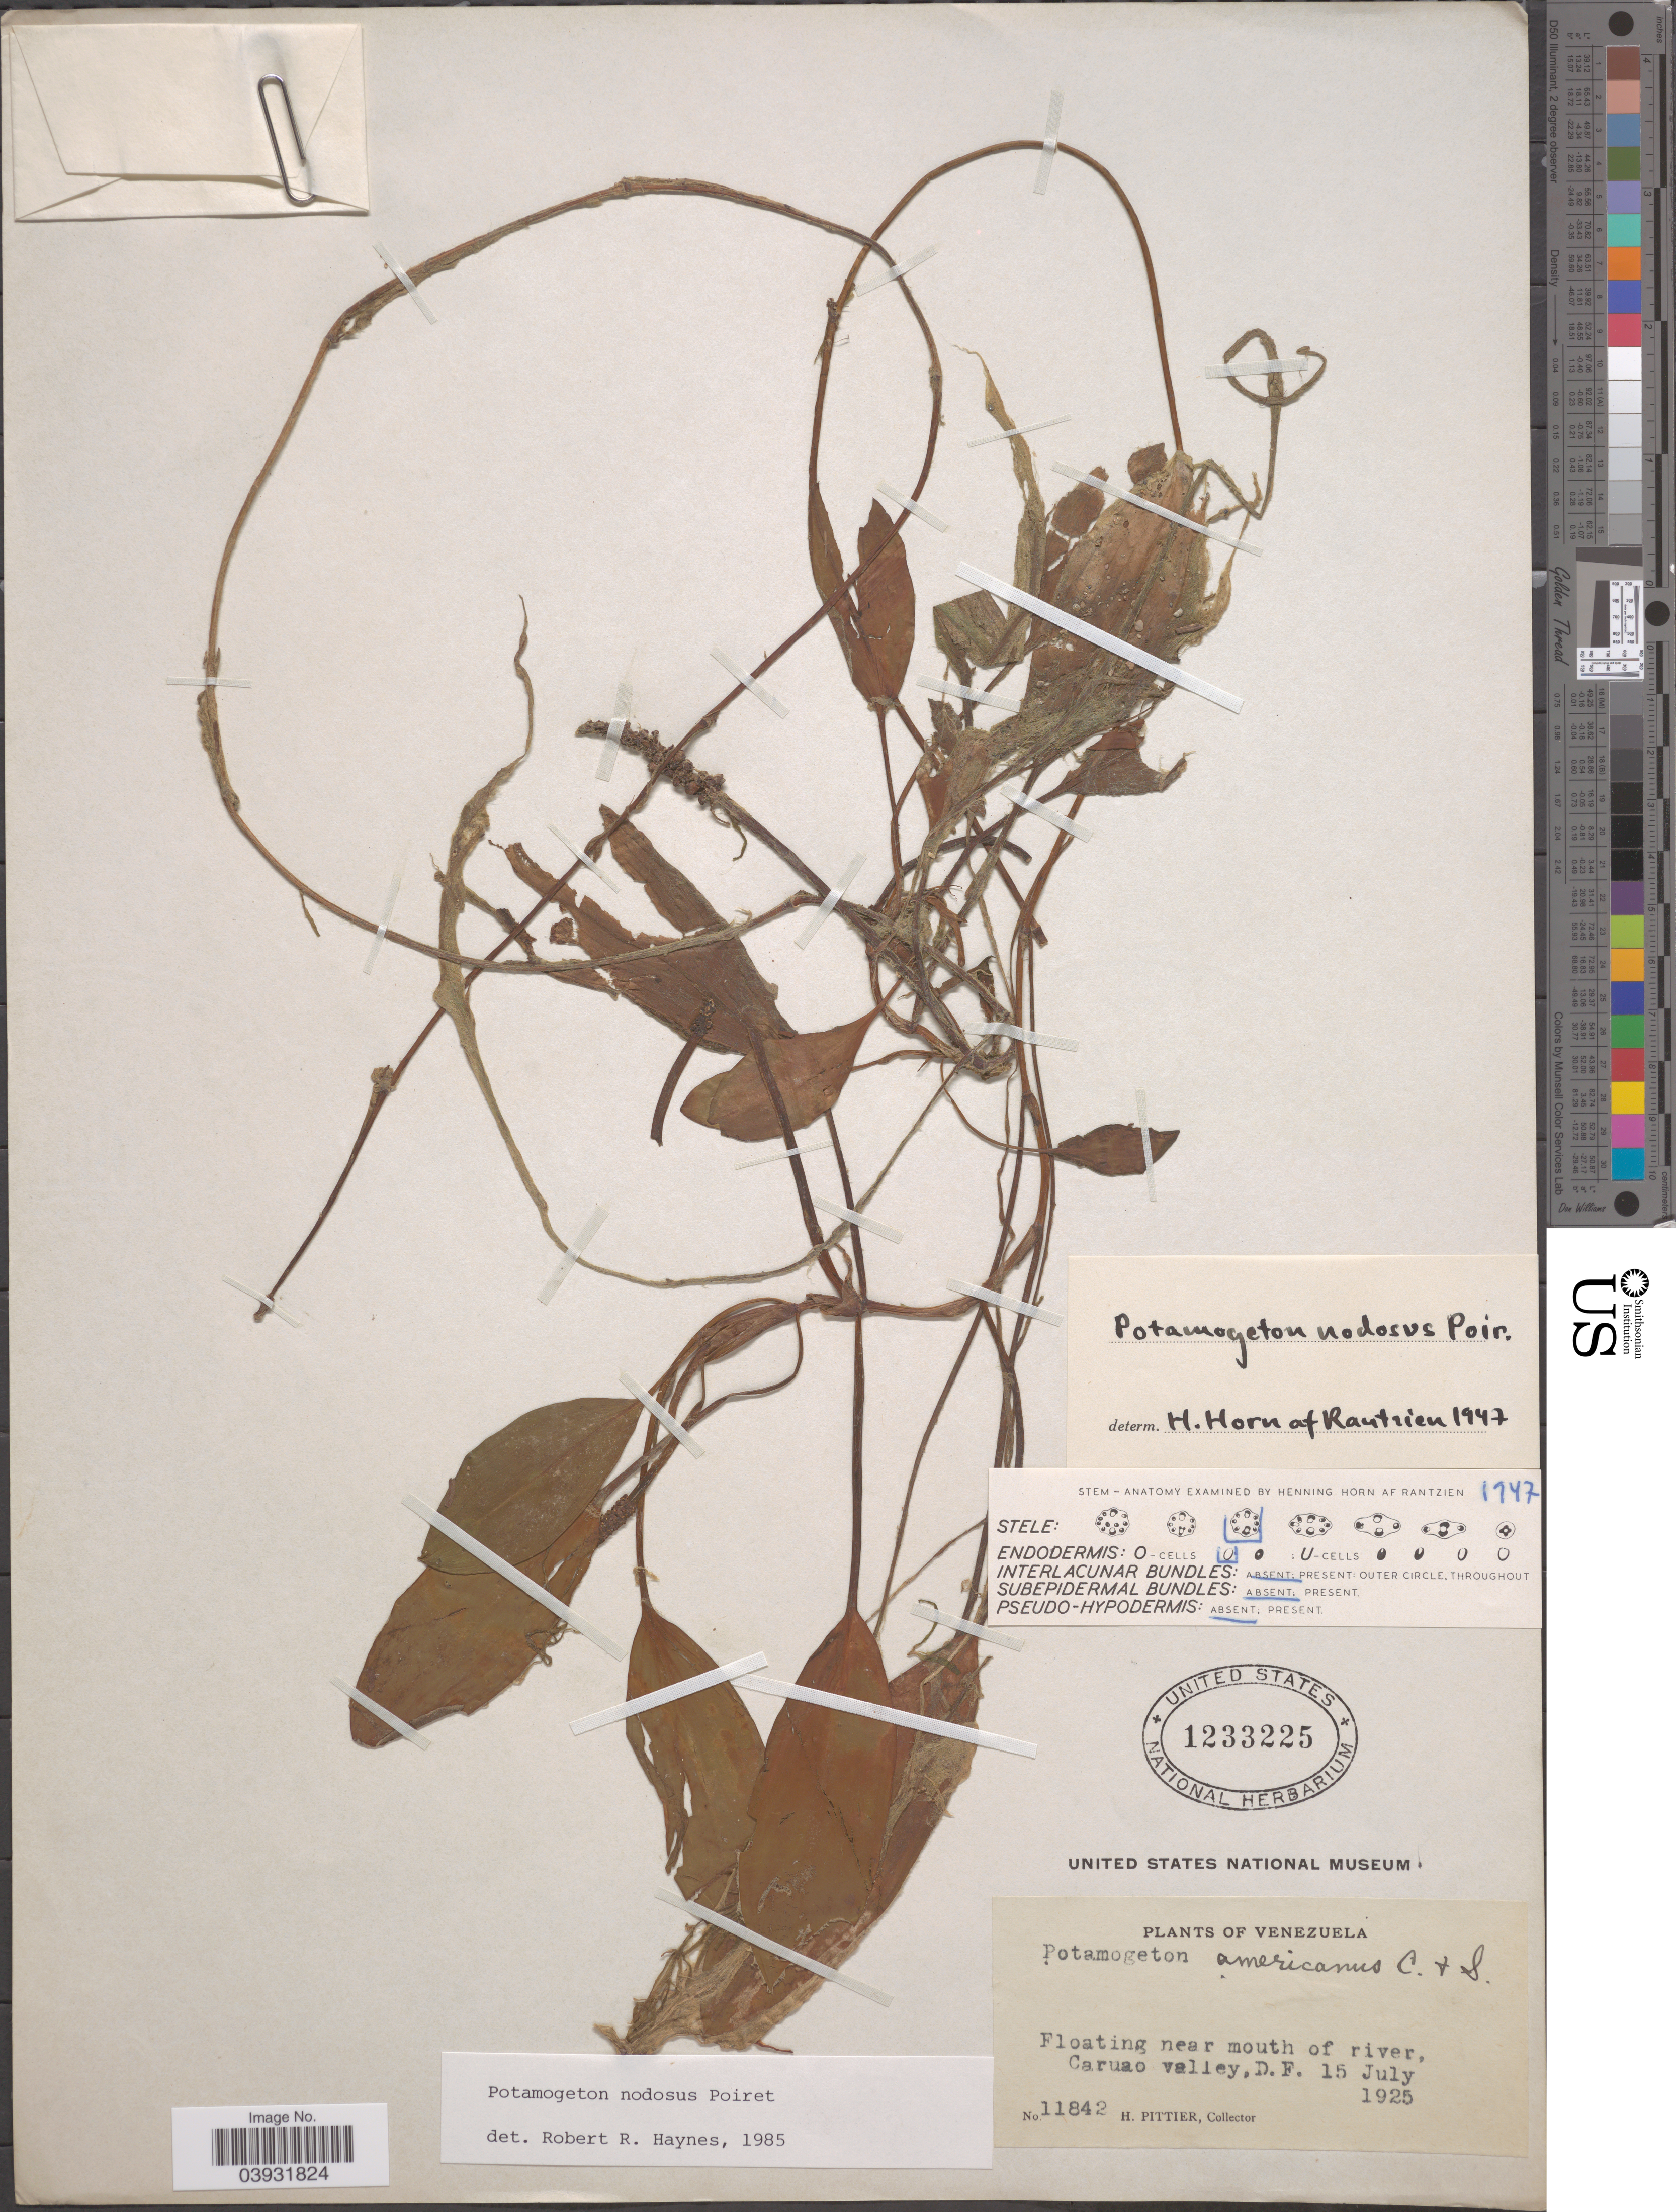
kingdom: Plantae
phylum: Tracheophyta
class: Liliopsida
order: Alismatales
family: Potamogetonaceae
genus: Potamogeton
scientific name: Potamogeton nodosus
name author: Poir.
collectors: H. F. Pittier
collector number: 11842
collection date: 1925-07-15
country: Venezuela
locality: Floating near mouth of river, Caruao valley, D.F.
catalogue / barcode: US 1233225